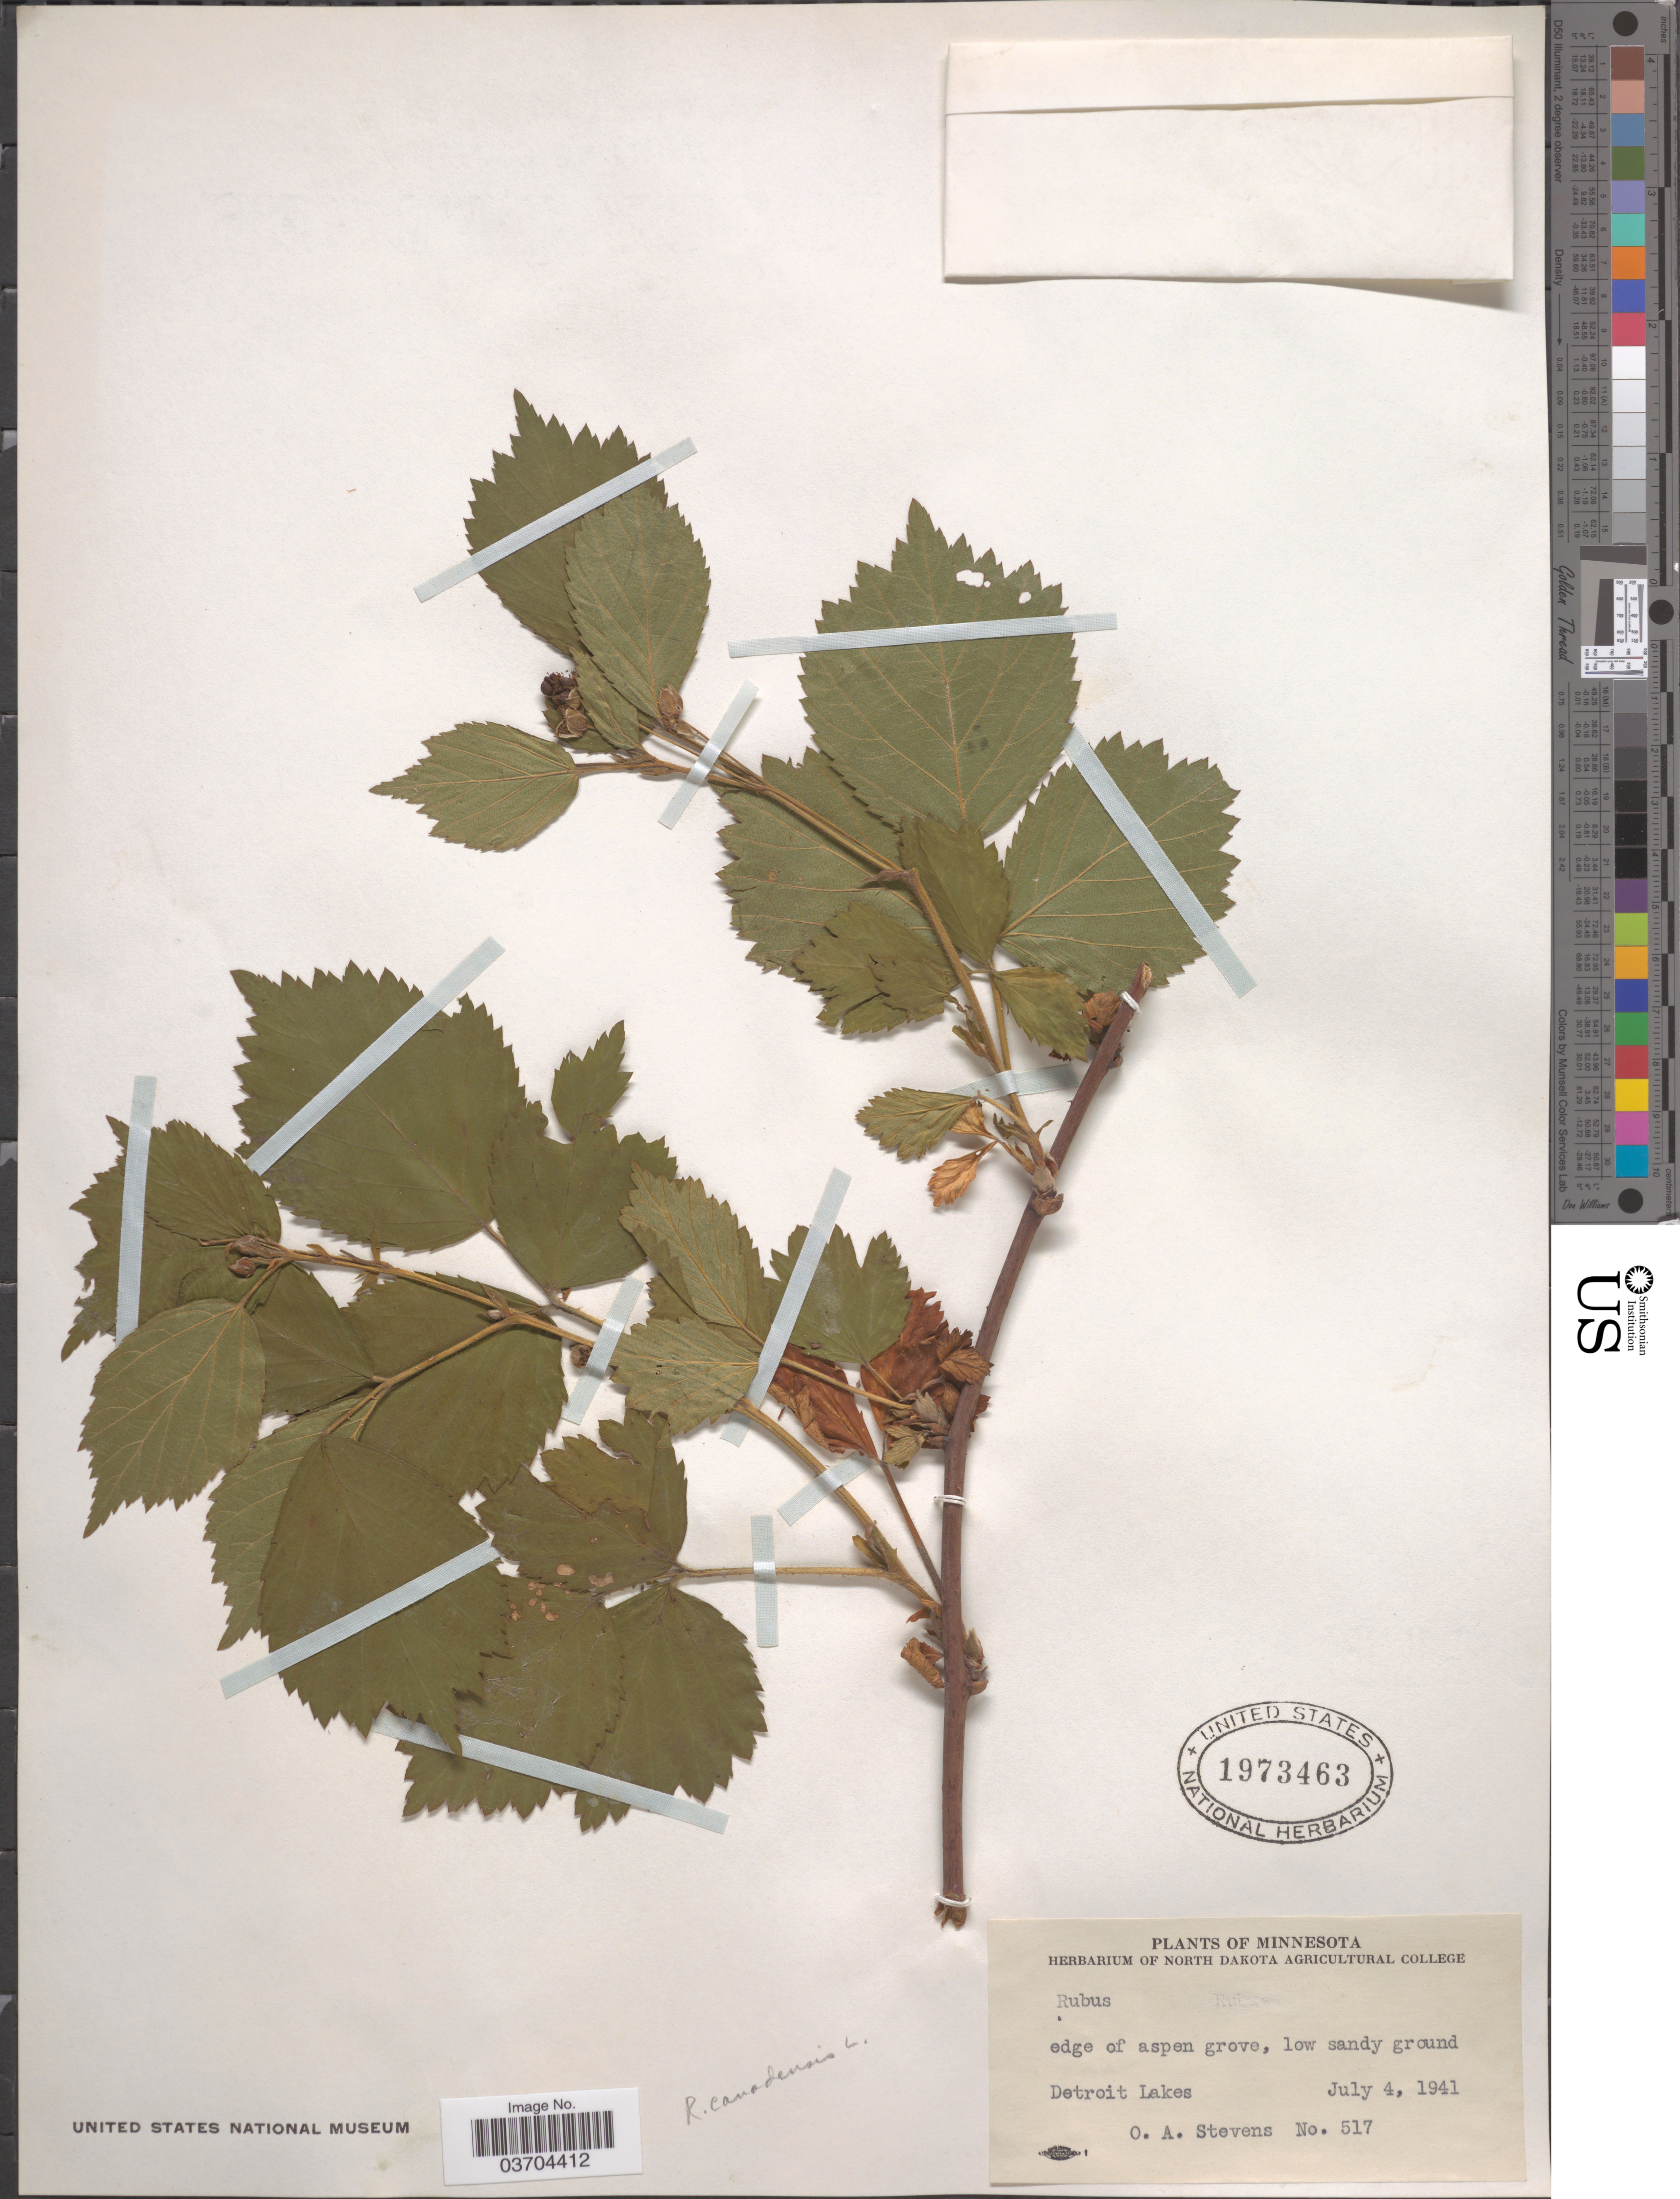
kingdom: Plantae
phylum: Tracheophyta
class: Magnoliopsida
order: Rosales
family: Rosaceae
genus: Rubus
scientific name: Rubus canadensis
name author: L.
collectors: O. A. Stevens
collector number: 517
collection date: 1941-07-04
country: United States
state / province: Minnesota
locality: Edge of aspen grove. Detroit Lakes.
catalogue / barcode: US 1973463